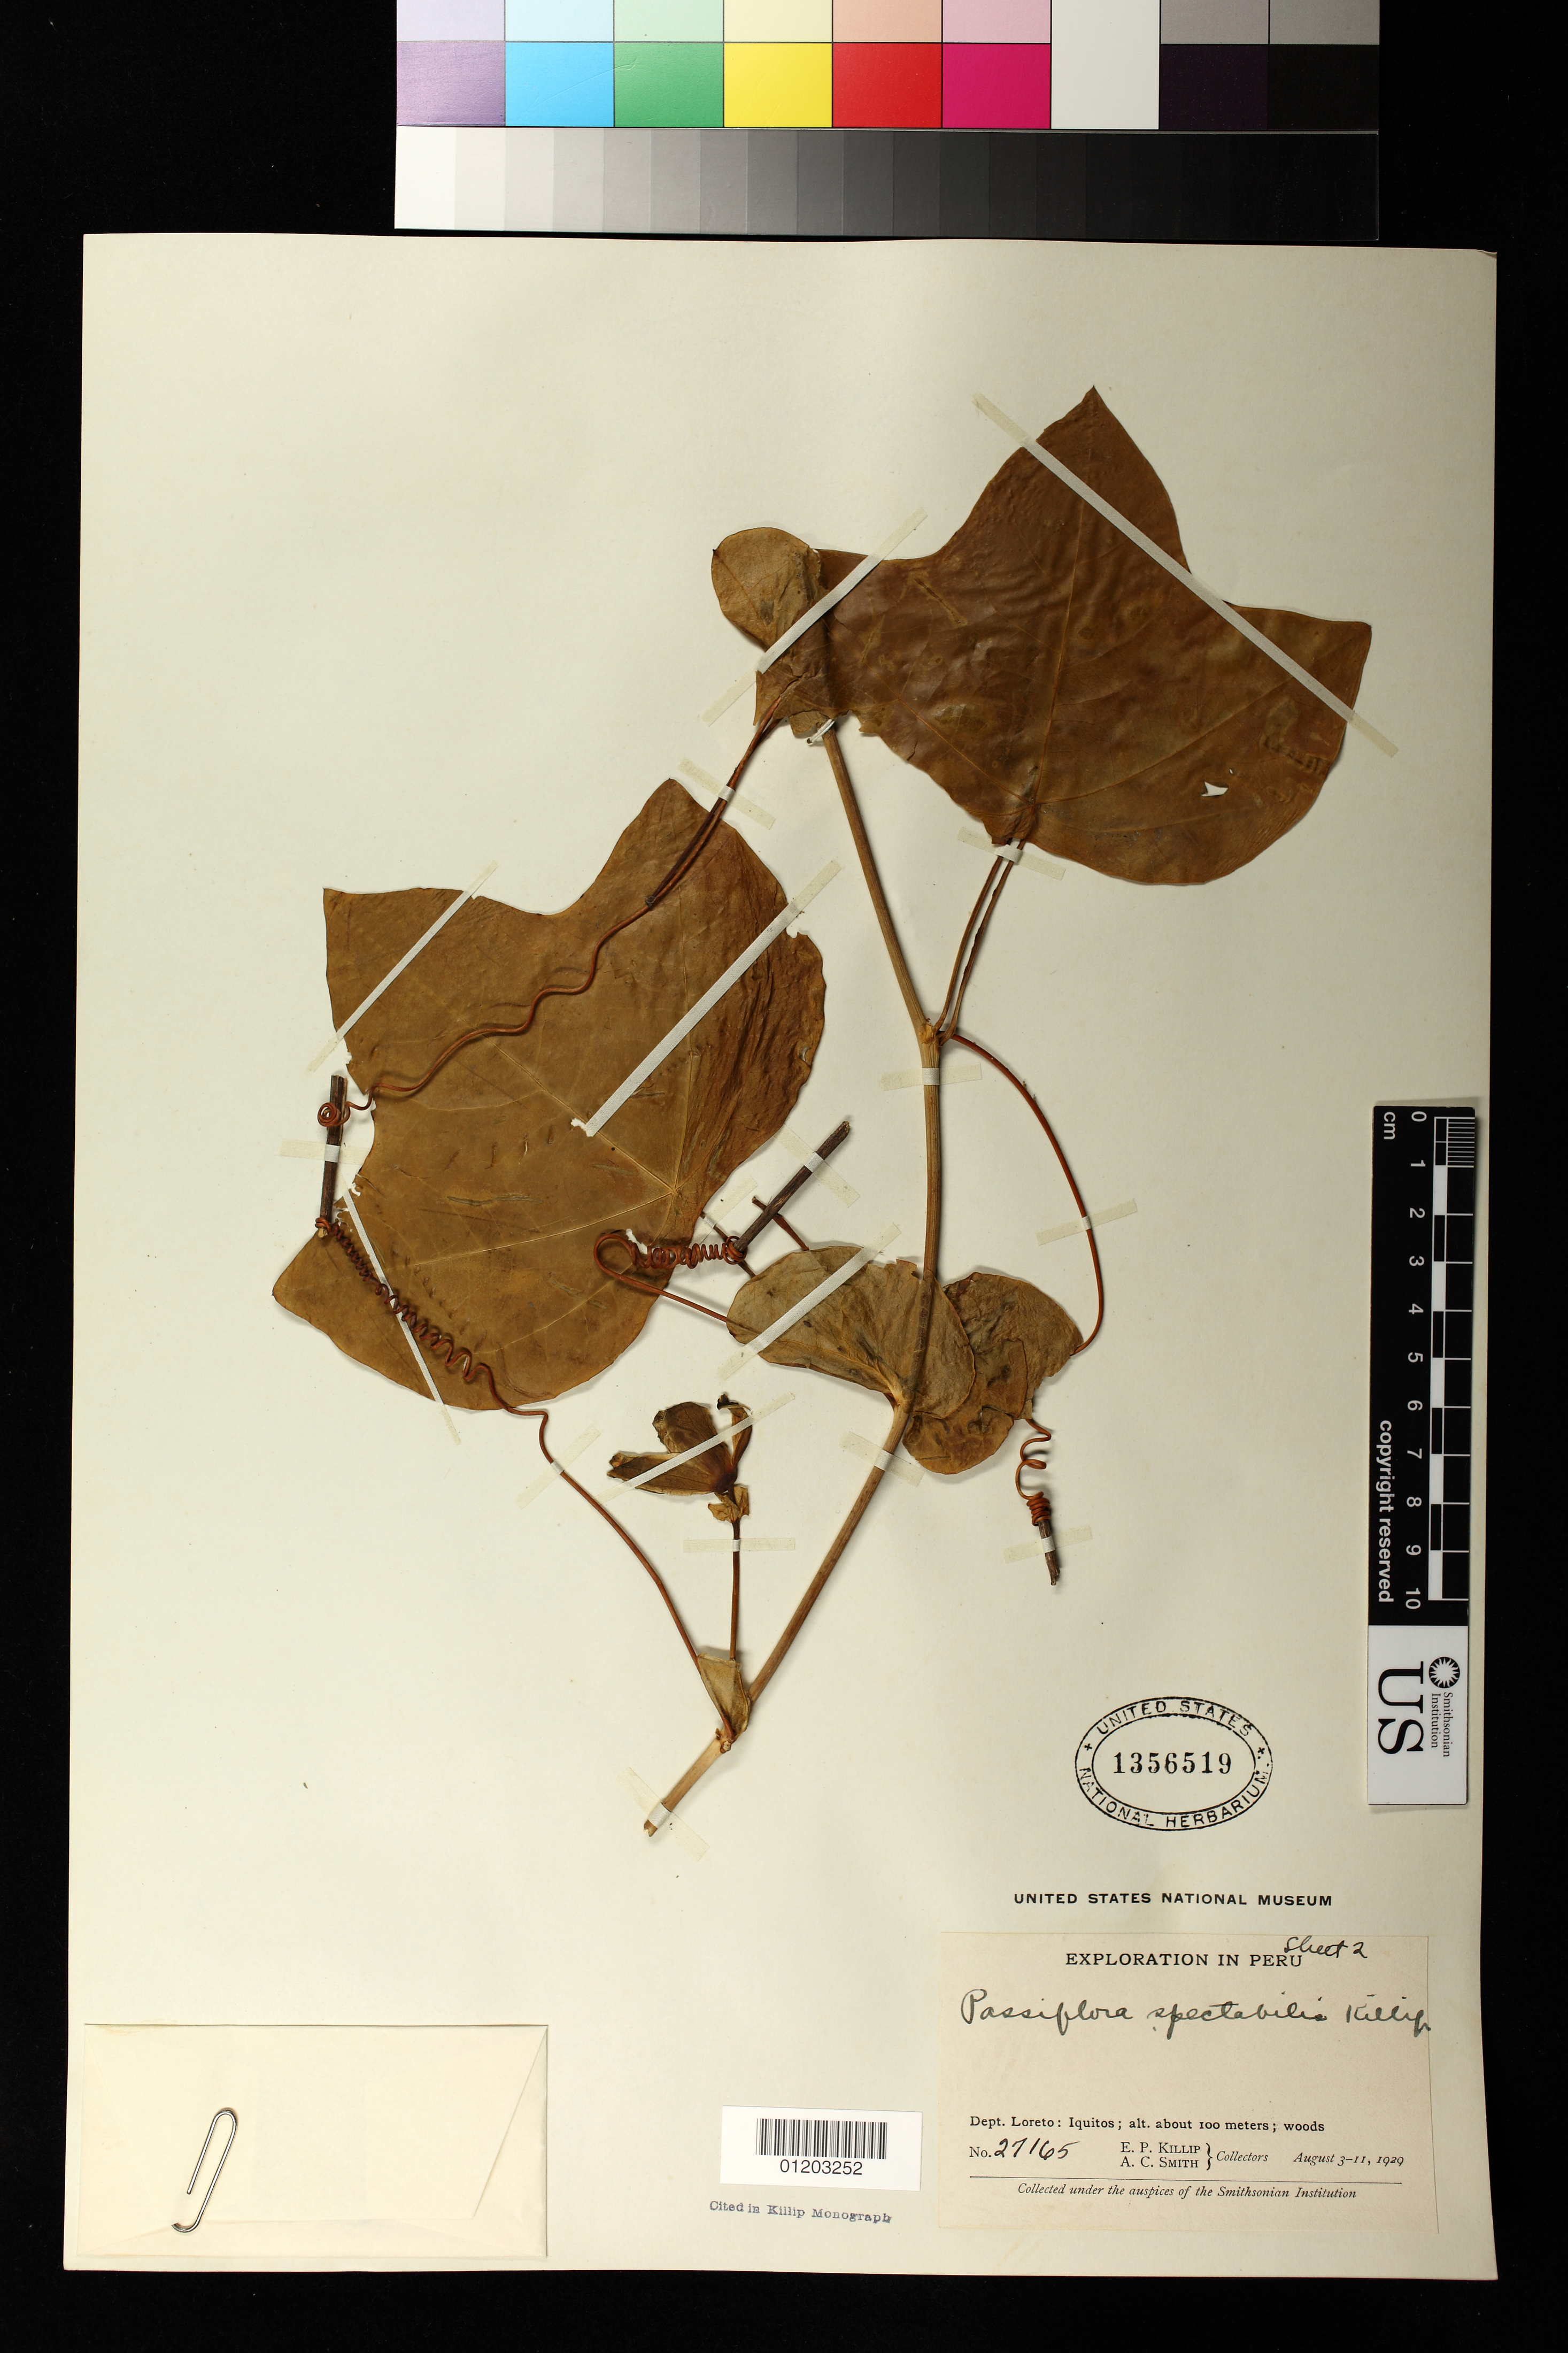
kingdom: Plantae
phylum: Tracheophyta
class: Magnoliopsida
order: Malpighiales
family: Passifloraceae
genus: Passiflora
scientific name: Passiflora spectabilis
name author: Killip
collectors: E. P. Killip & A. C. Smith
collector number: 27165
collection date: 1929-08-03/1929-08-11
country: Peru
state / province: Loreto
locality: Iquitos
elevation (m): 100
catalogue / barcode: US 1356519